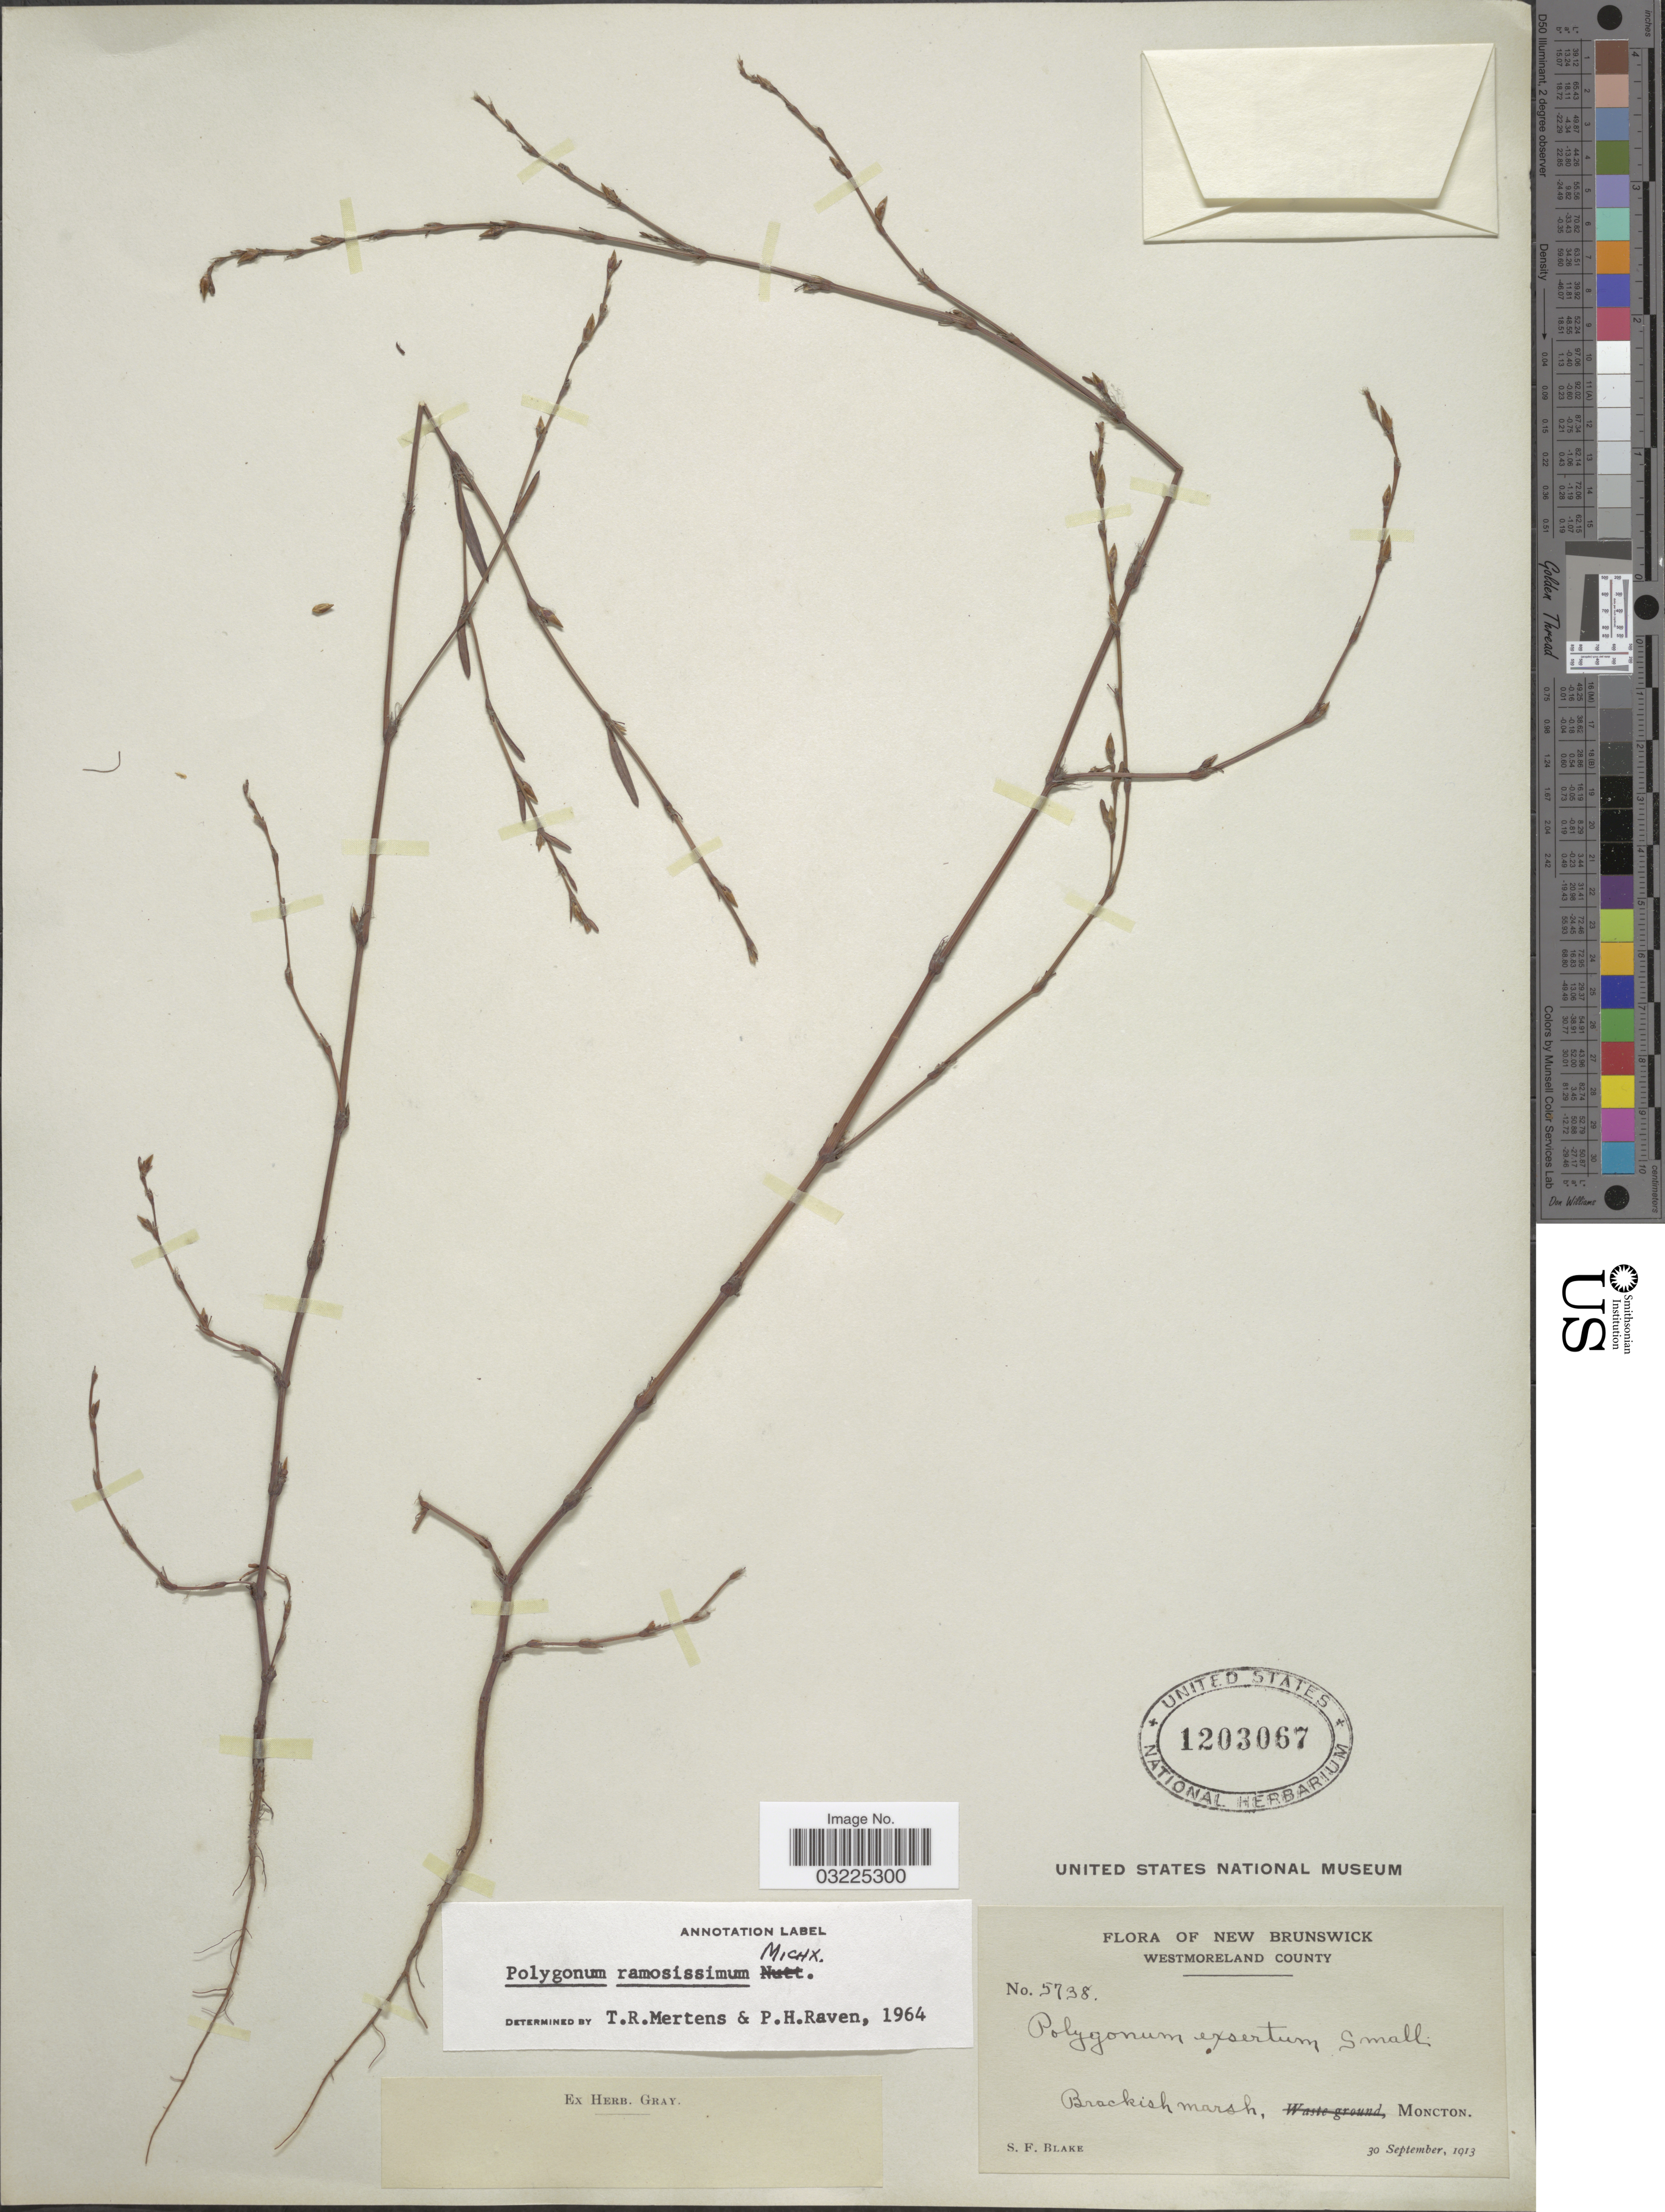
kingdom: Plantae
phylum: Tracheophyta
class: Magnoliopsida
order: Caryophyllales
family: Polygonaceae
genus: Polygonum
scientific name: Polygonum ramosissimum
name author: Michx.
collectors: S. Blake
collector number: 5738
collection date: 1913-09-30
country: Canada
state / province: New Brunswick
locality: Westmoreland County. Moncton.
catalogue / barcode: US 1203067